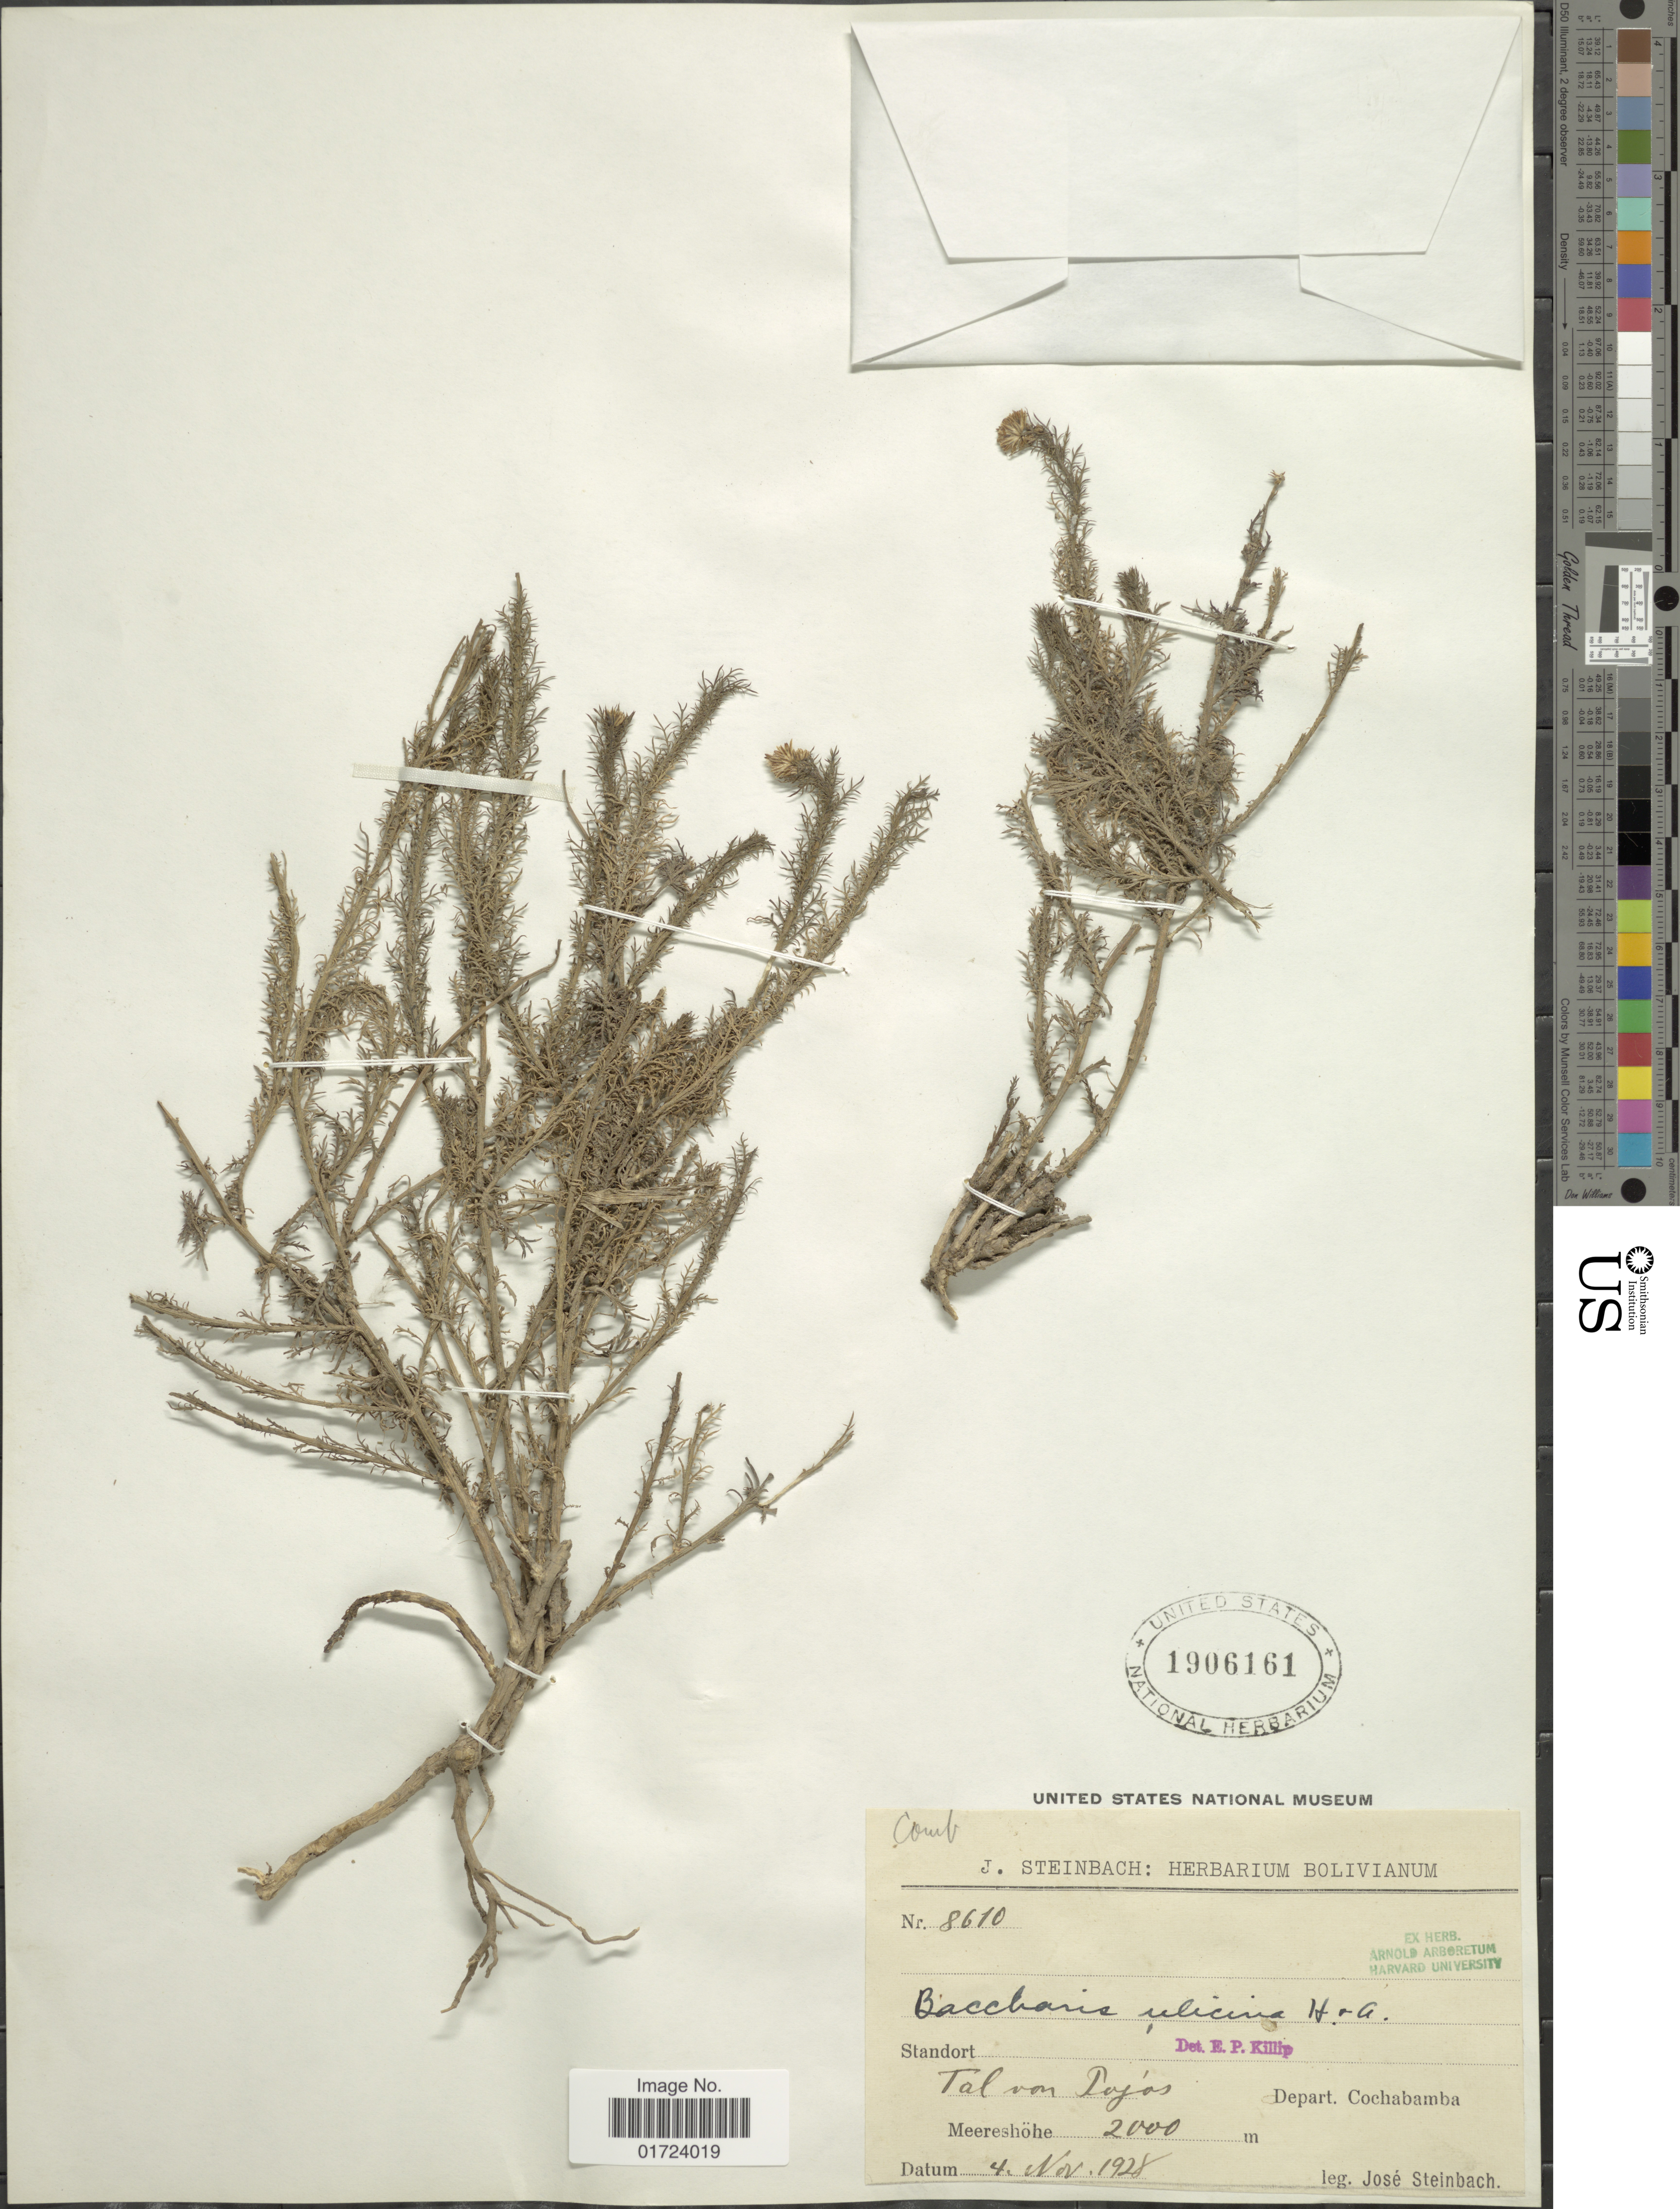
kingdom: Plantae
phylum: Tracheophyta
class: Magnoliopsida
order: Asterales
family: Asteraceae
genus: Baccharis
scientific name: Baccharis ulicina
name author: Hook. & Arn.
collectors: J. Steinbach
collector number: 8610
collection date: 1928-11-04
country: Bolivia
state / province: Cochabamba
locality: Depart. Cochabamba. Tal von Pojos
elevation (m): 2000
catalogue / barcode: US 1906161